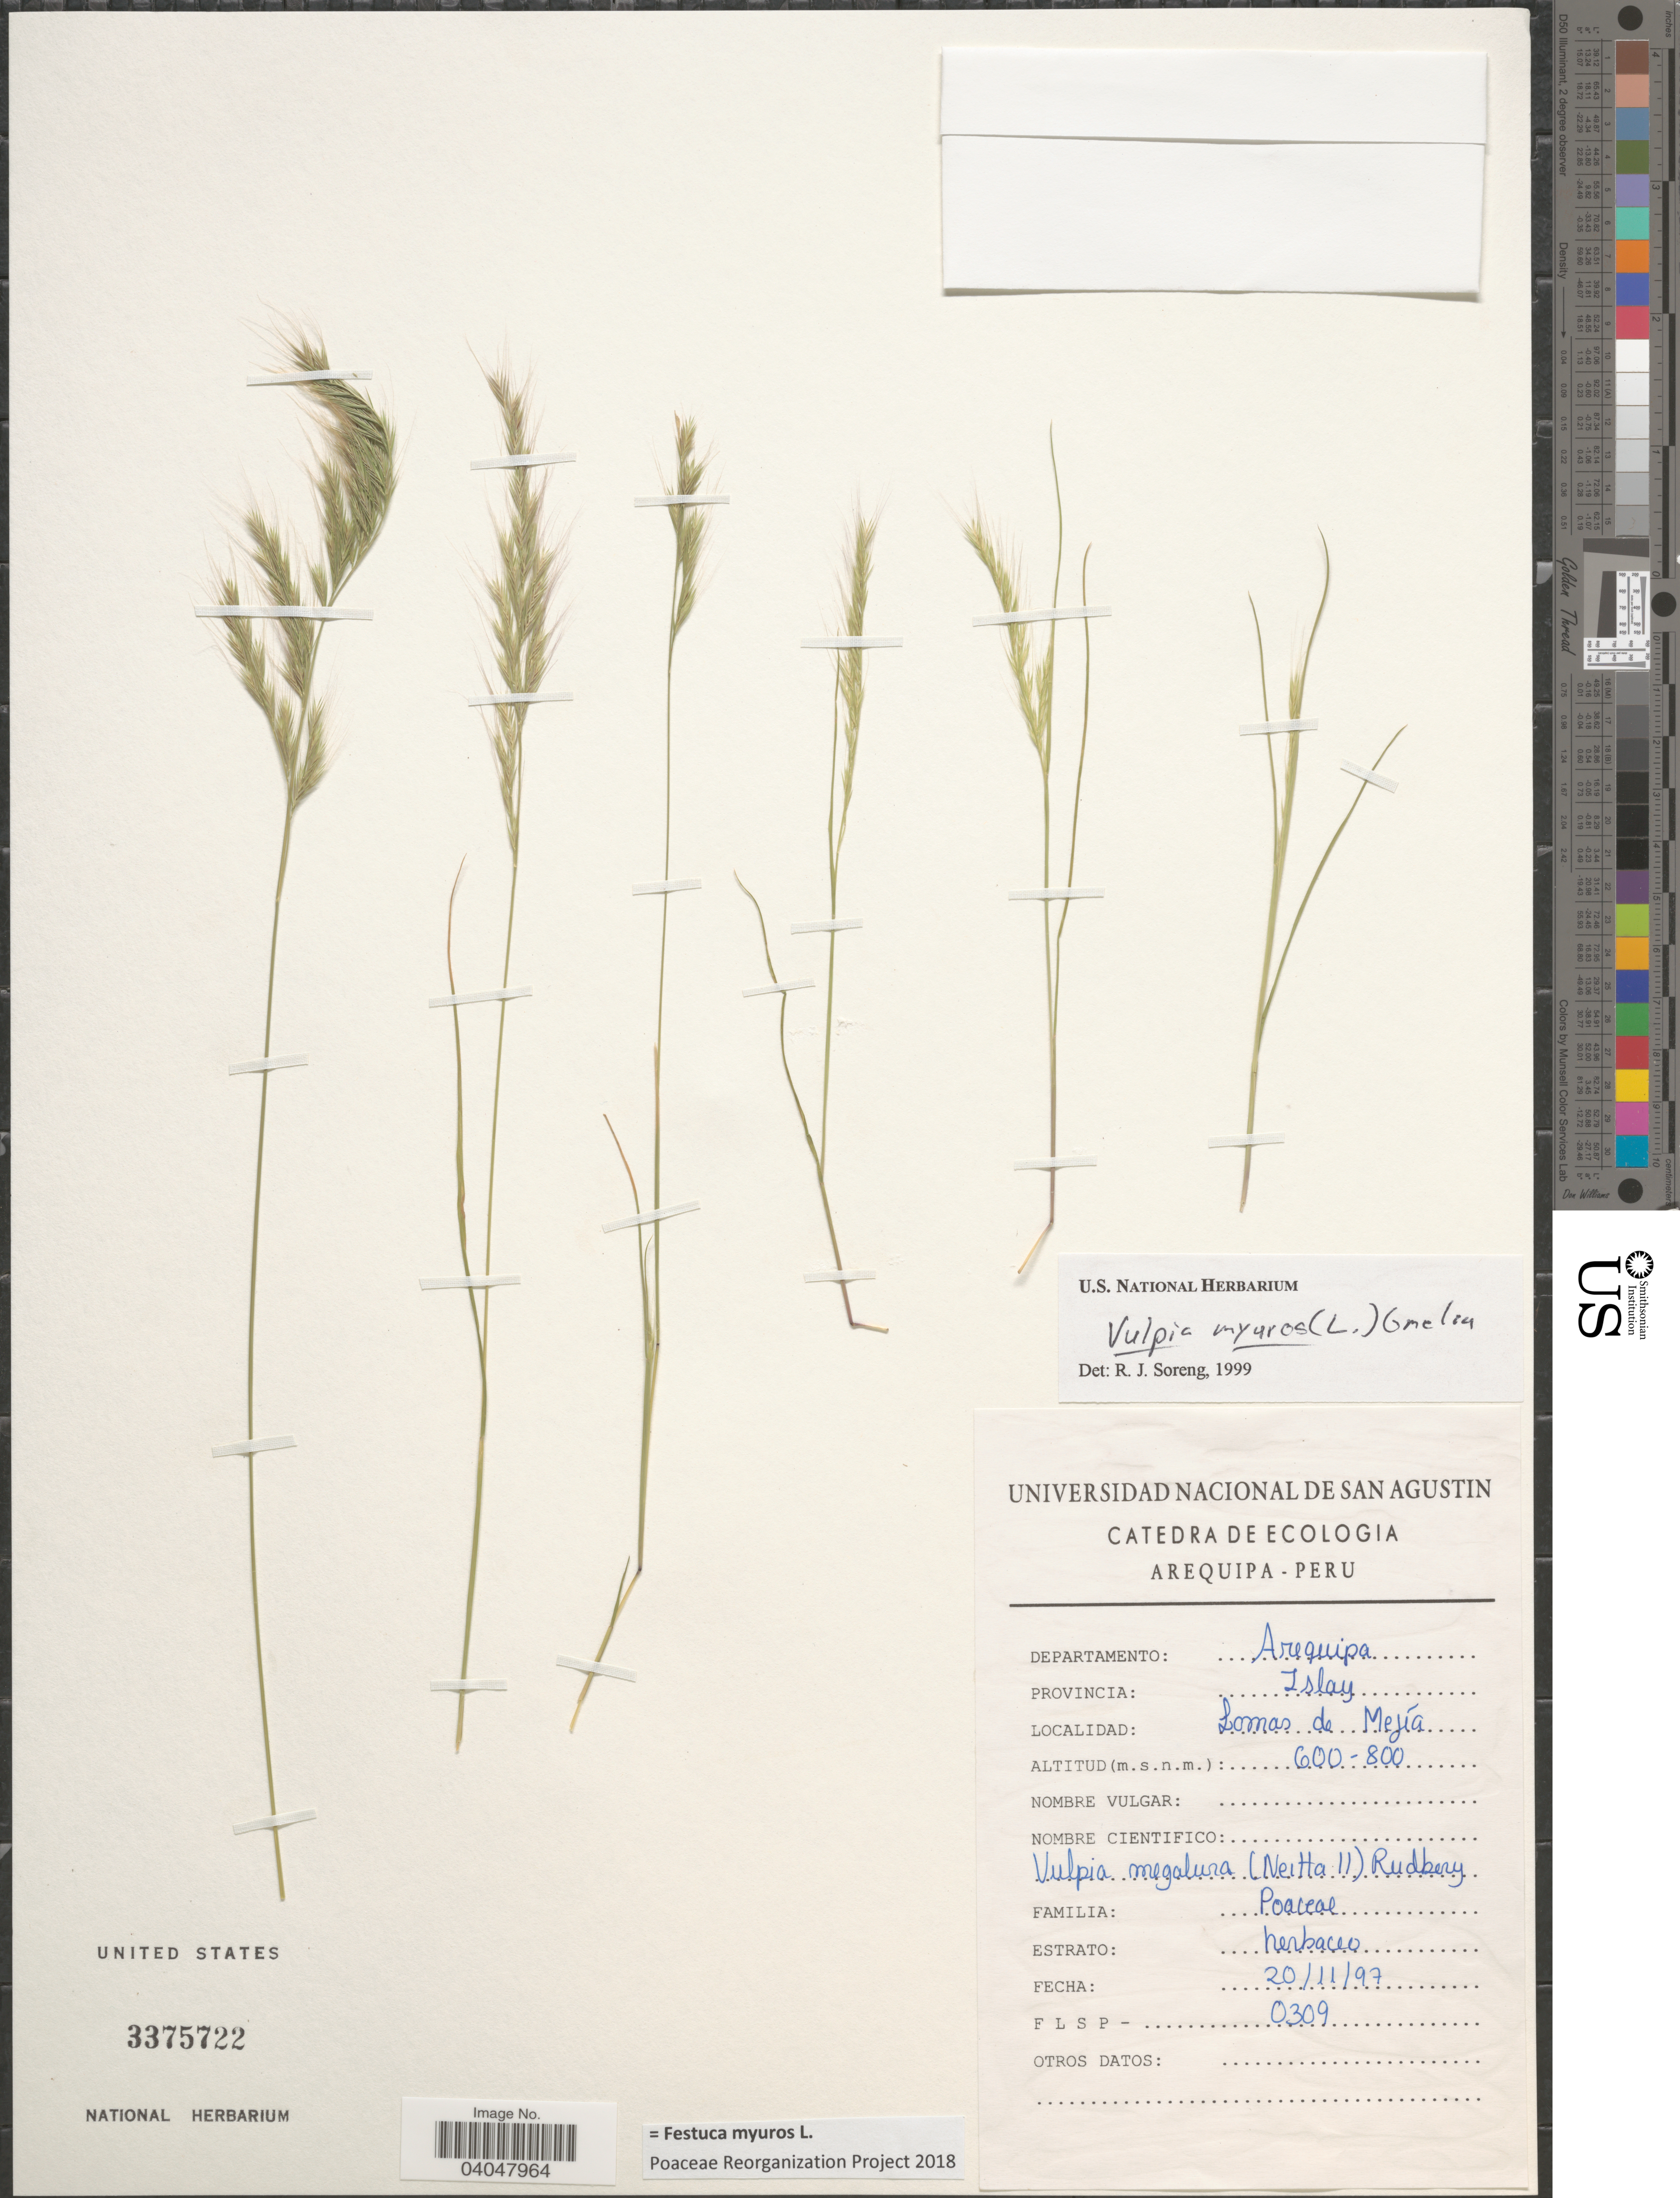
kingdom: Plantae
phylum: Tracheophyta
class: Liliopsida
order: Poales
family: Poaceae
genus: Festuca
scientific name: Festuca myuros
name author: L.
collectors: Universidad Nacional de San Agustin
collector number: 0309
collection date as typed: Transcribed d/m/y: 20/11/97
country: Peru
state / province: Arequipa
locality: Departamento: Arequipa. Provincia: Islay. Lomas de Mejía.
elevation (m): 600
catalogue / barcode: US 3375722